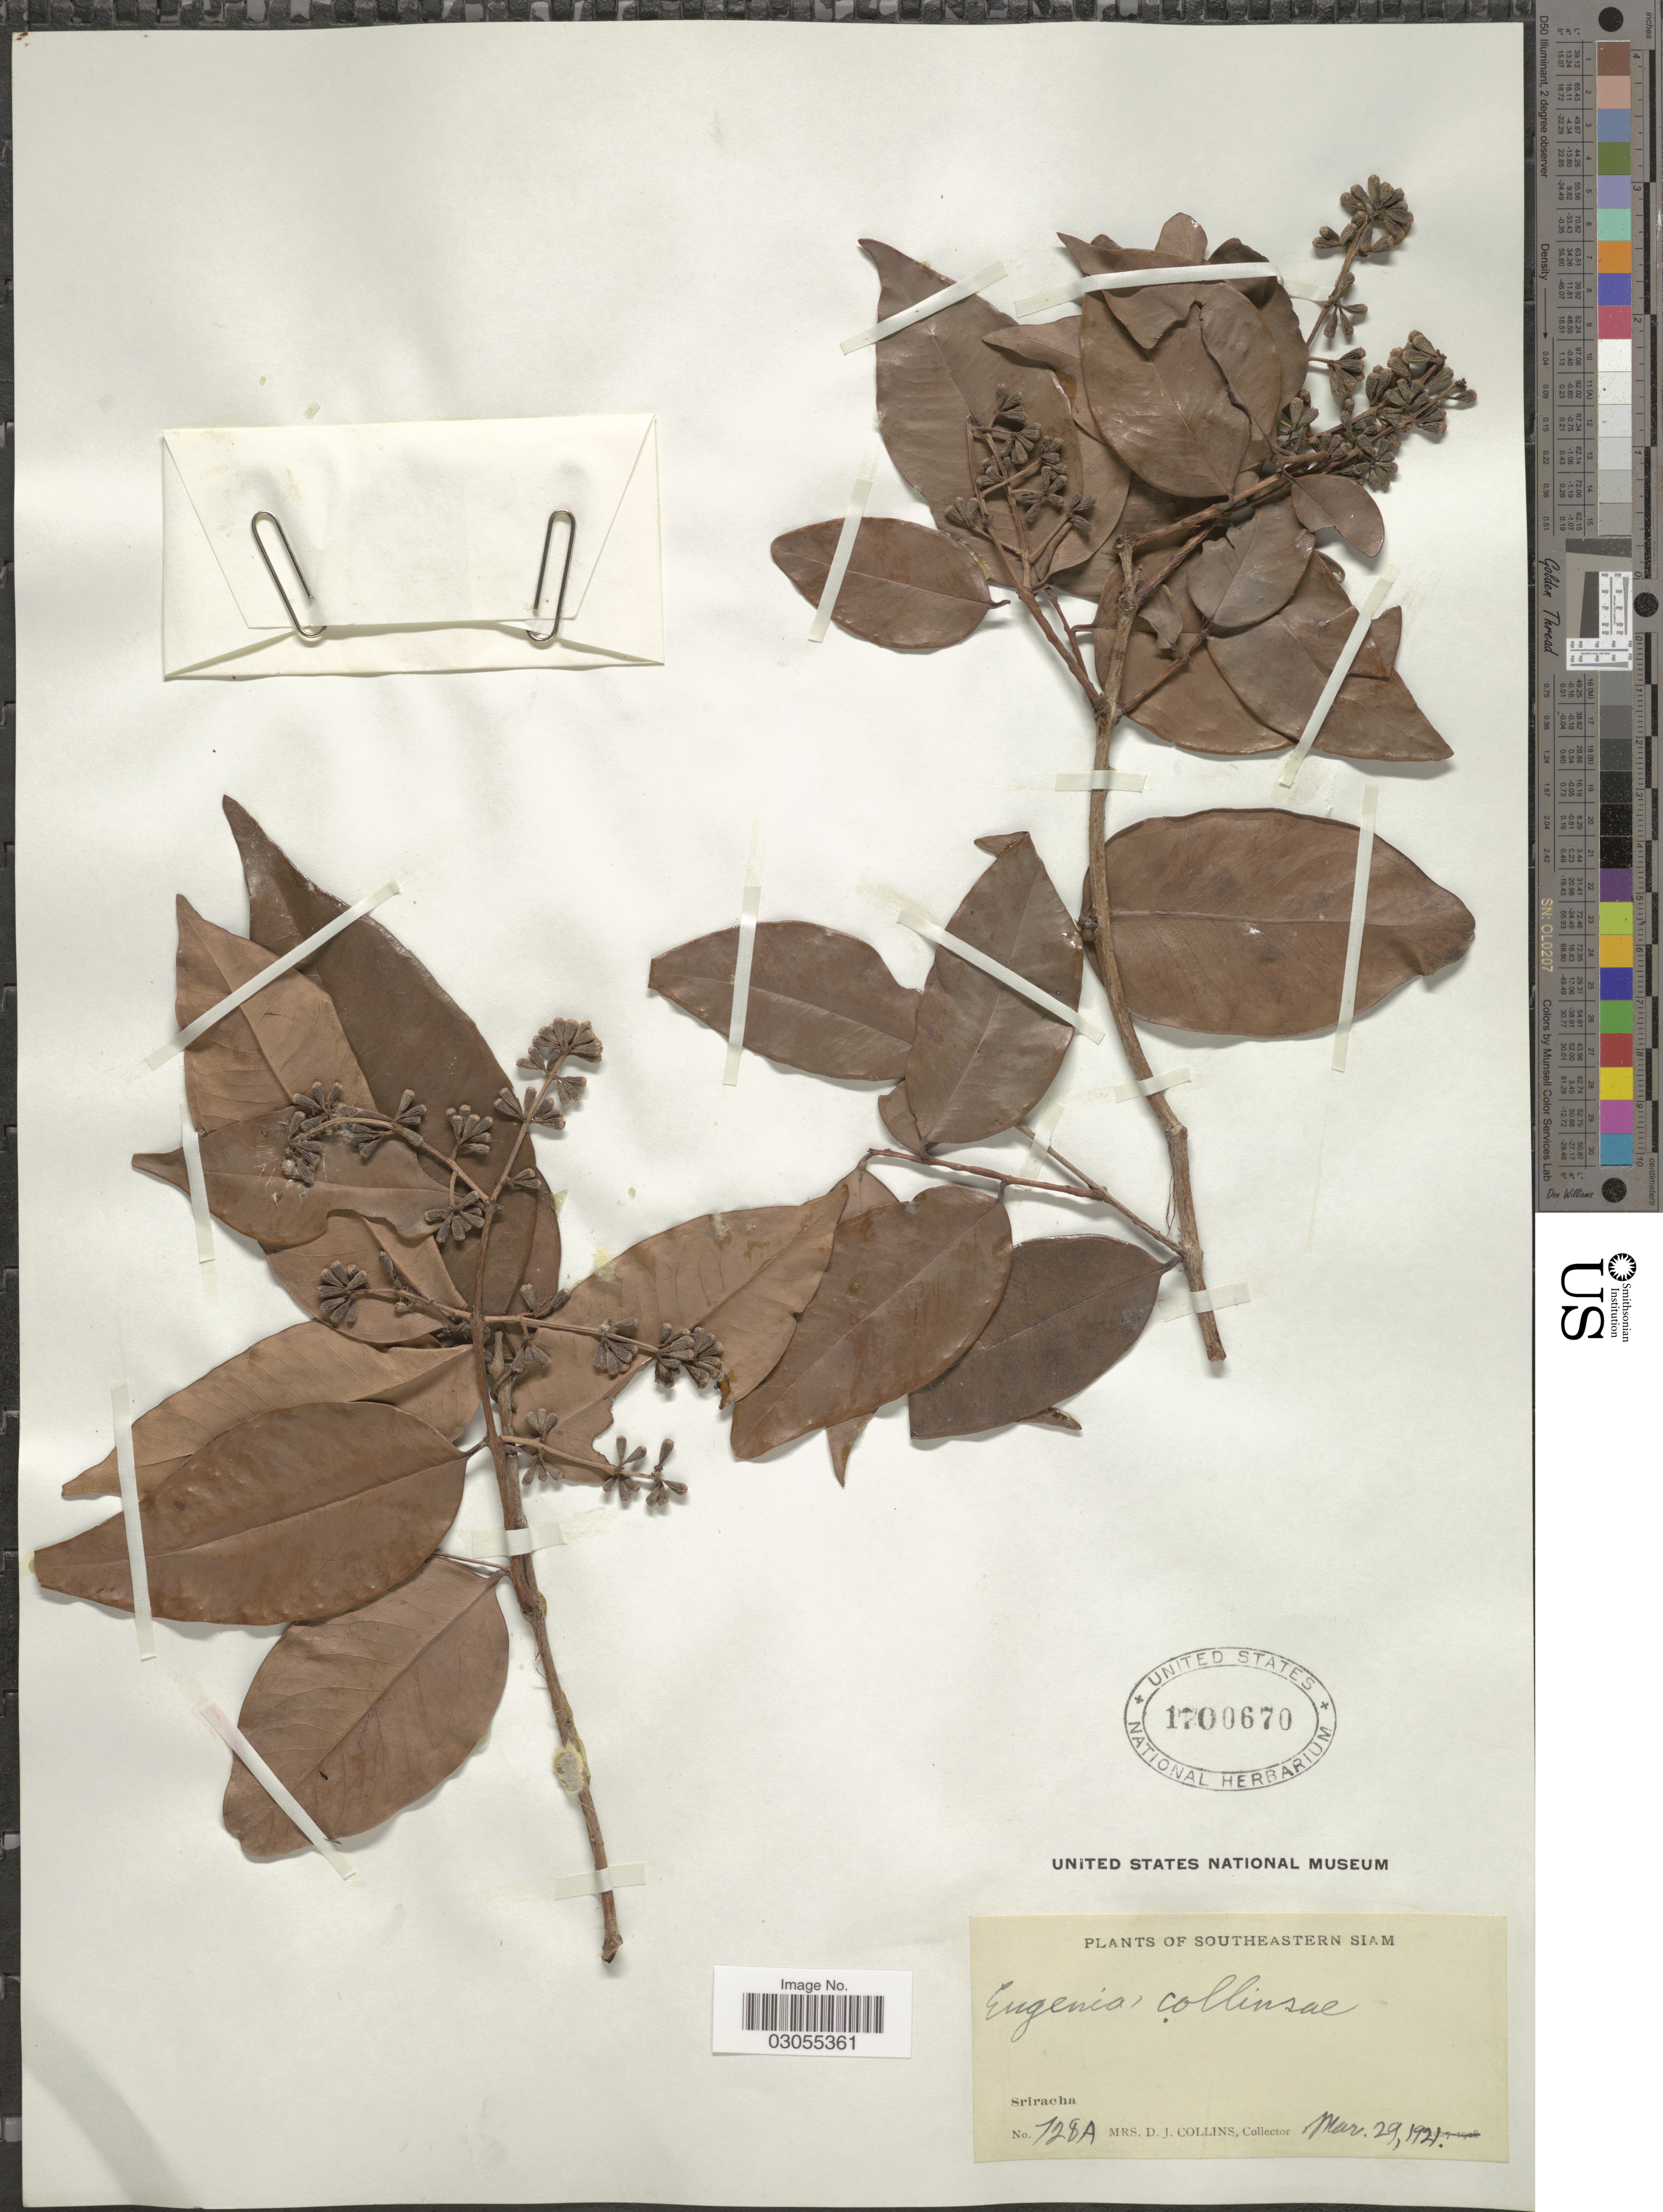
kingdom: Plantae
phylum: Tracheophyta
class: Magnoliopsida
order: Myrtales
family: Myrtaceae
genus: Syzygium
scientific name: Syzygium antisepticum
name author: (Blume) Merr. & L.M. Perry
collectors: Mrs. D. J. Collins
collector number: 728A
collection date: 1921-03-29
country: Thailand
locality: Southeastern Siam. Sriracha.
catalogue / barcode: US 1700670